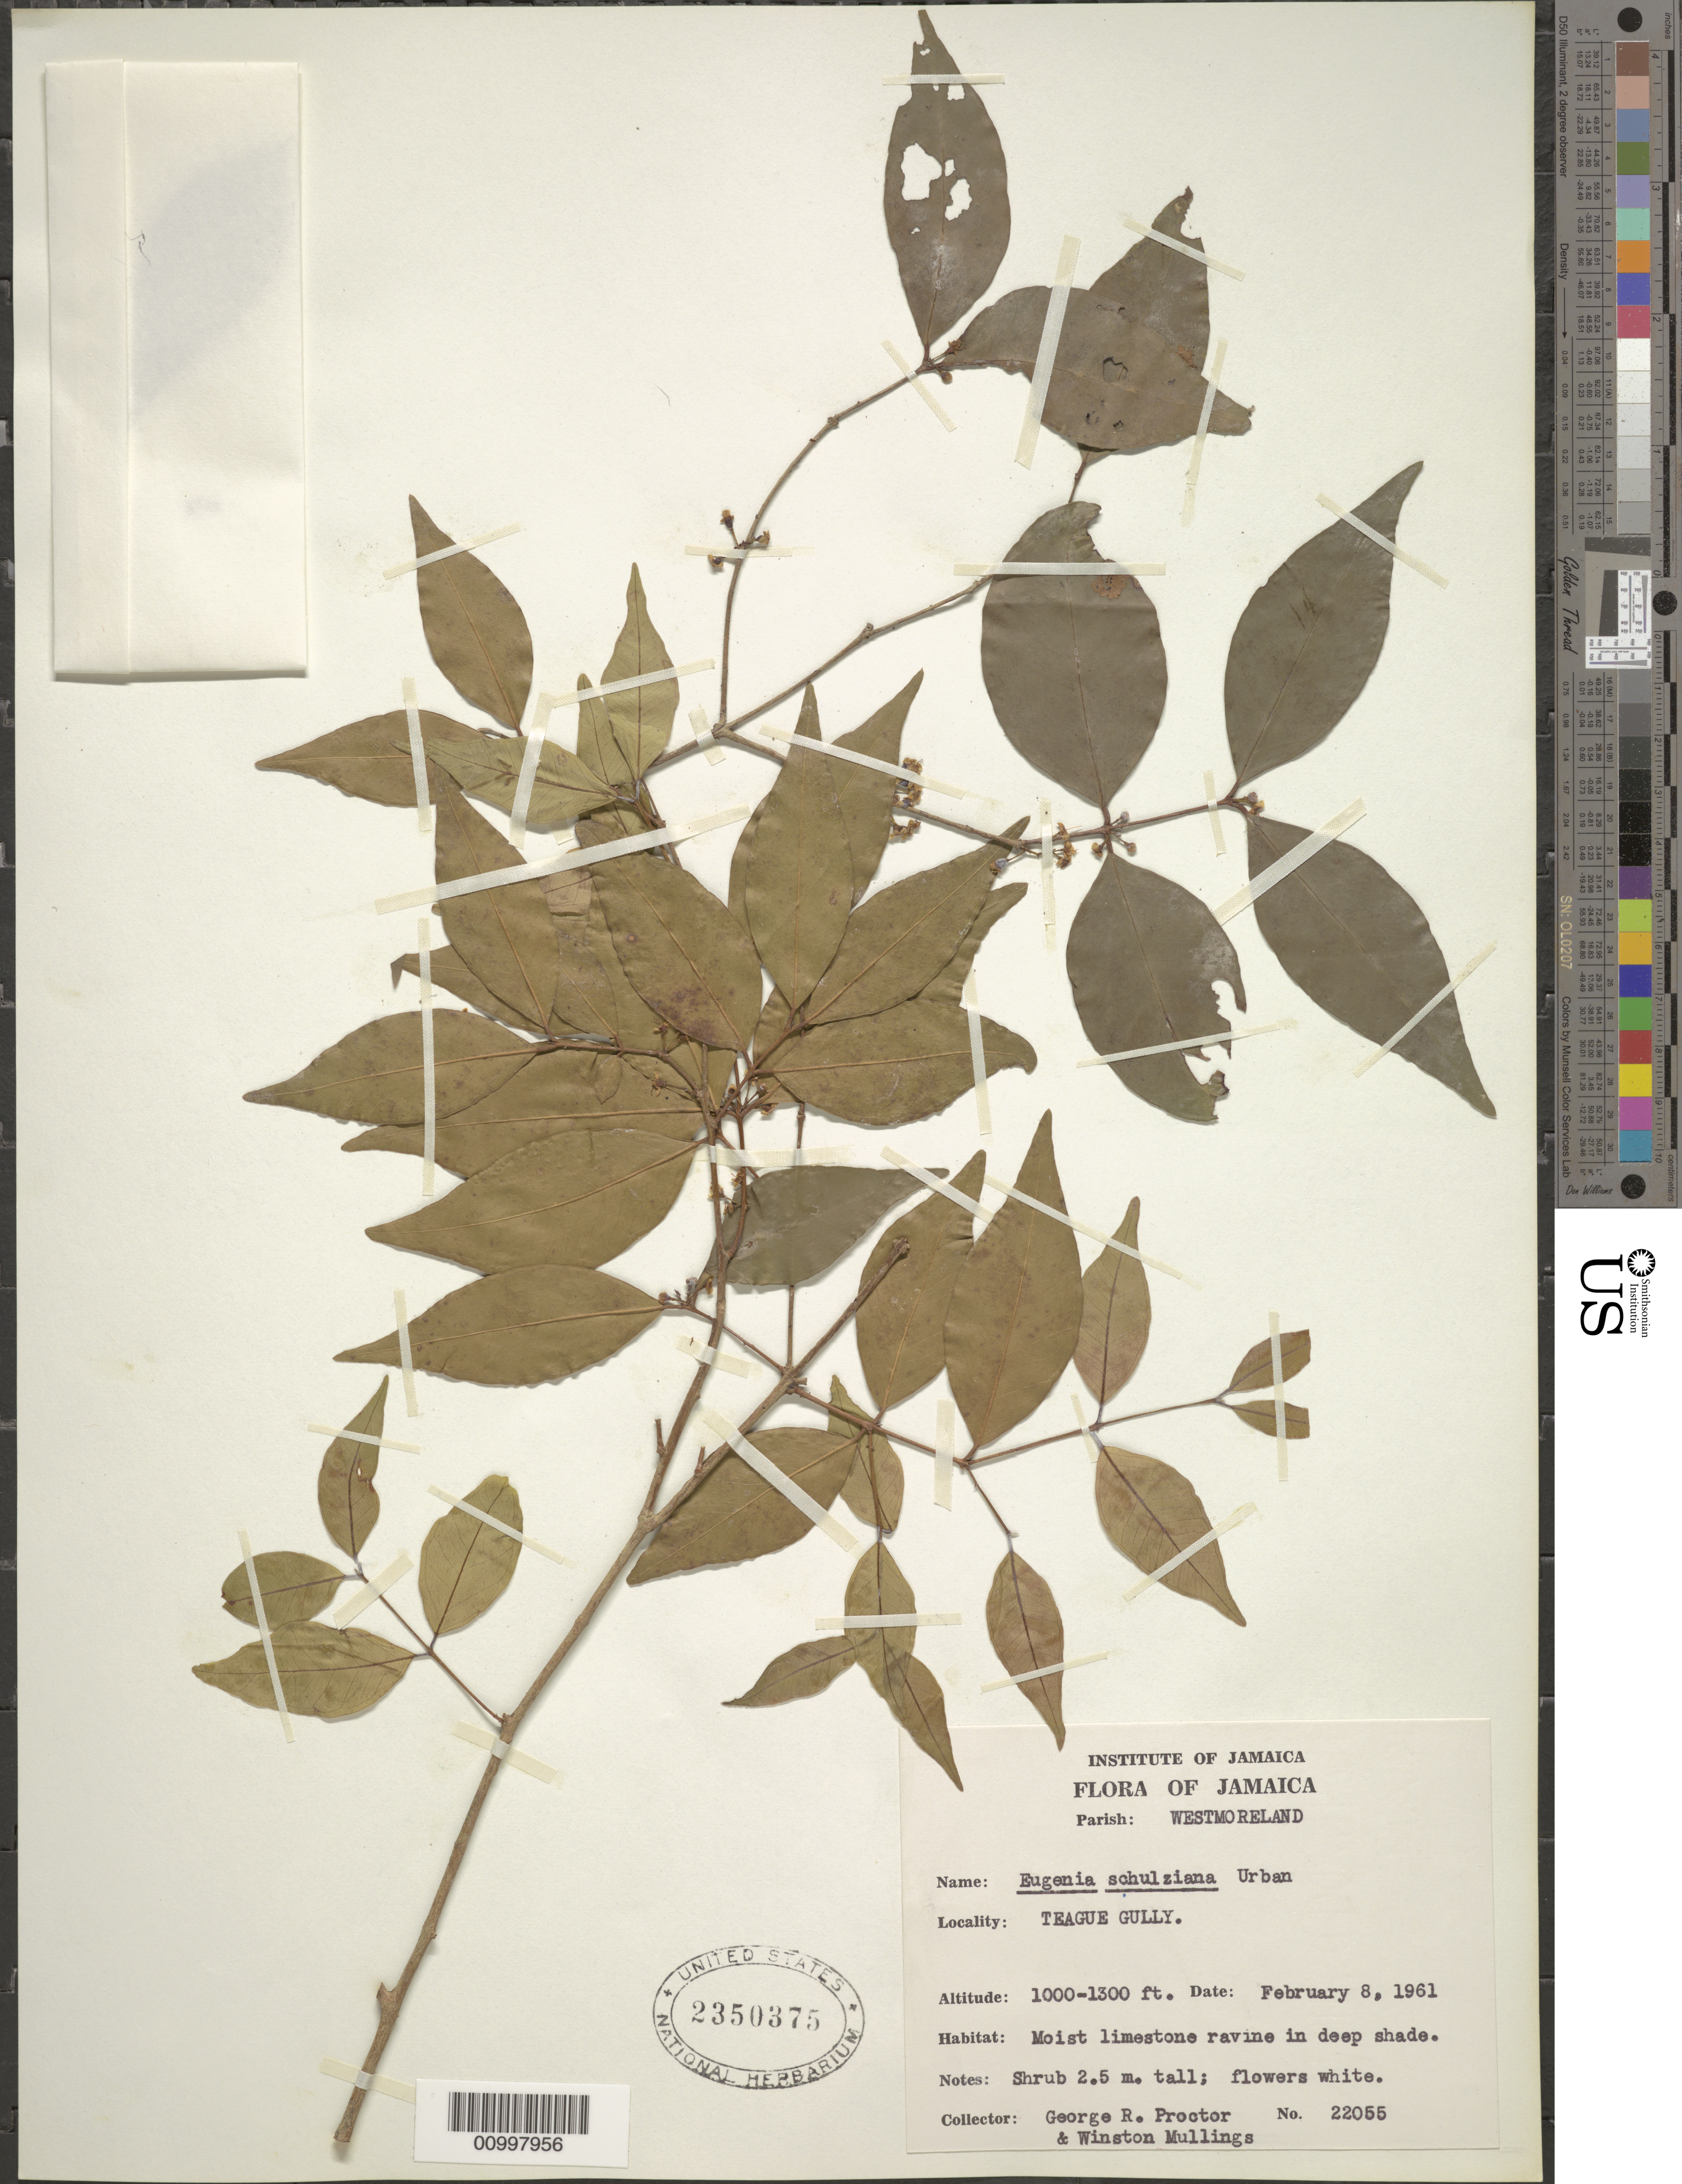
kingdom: Plantae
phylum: Tracheophyta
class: Magnoliopsida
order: Myrtales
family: Myrtaceae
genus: Eugenia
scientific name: Eugenia schulziana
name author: Urb.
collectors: G. R. Proctor & W. Mullings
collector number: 22055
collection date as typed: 08 Feb 1961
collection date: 1961-02-08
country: Jamaica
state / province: Westmoreland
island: Jamaica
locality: Teague Gully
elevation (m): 305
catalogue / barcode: US 2350375